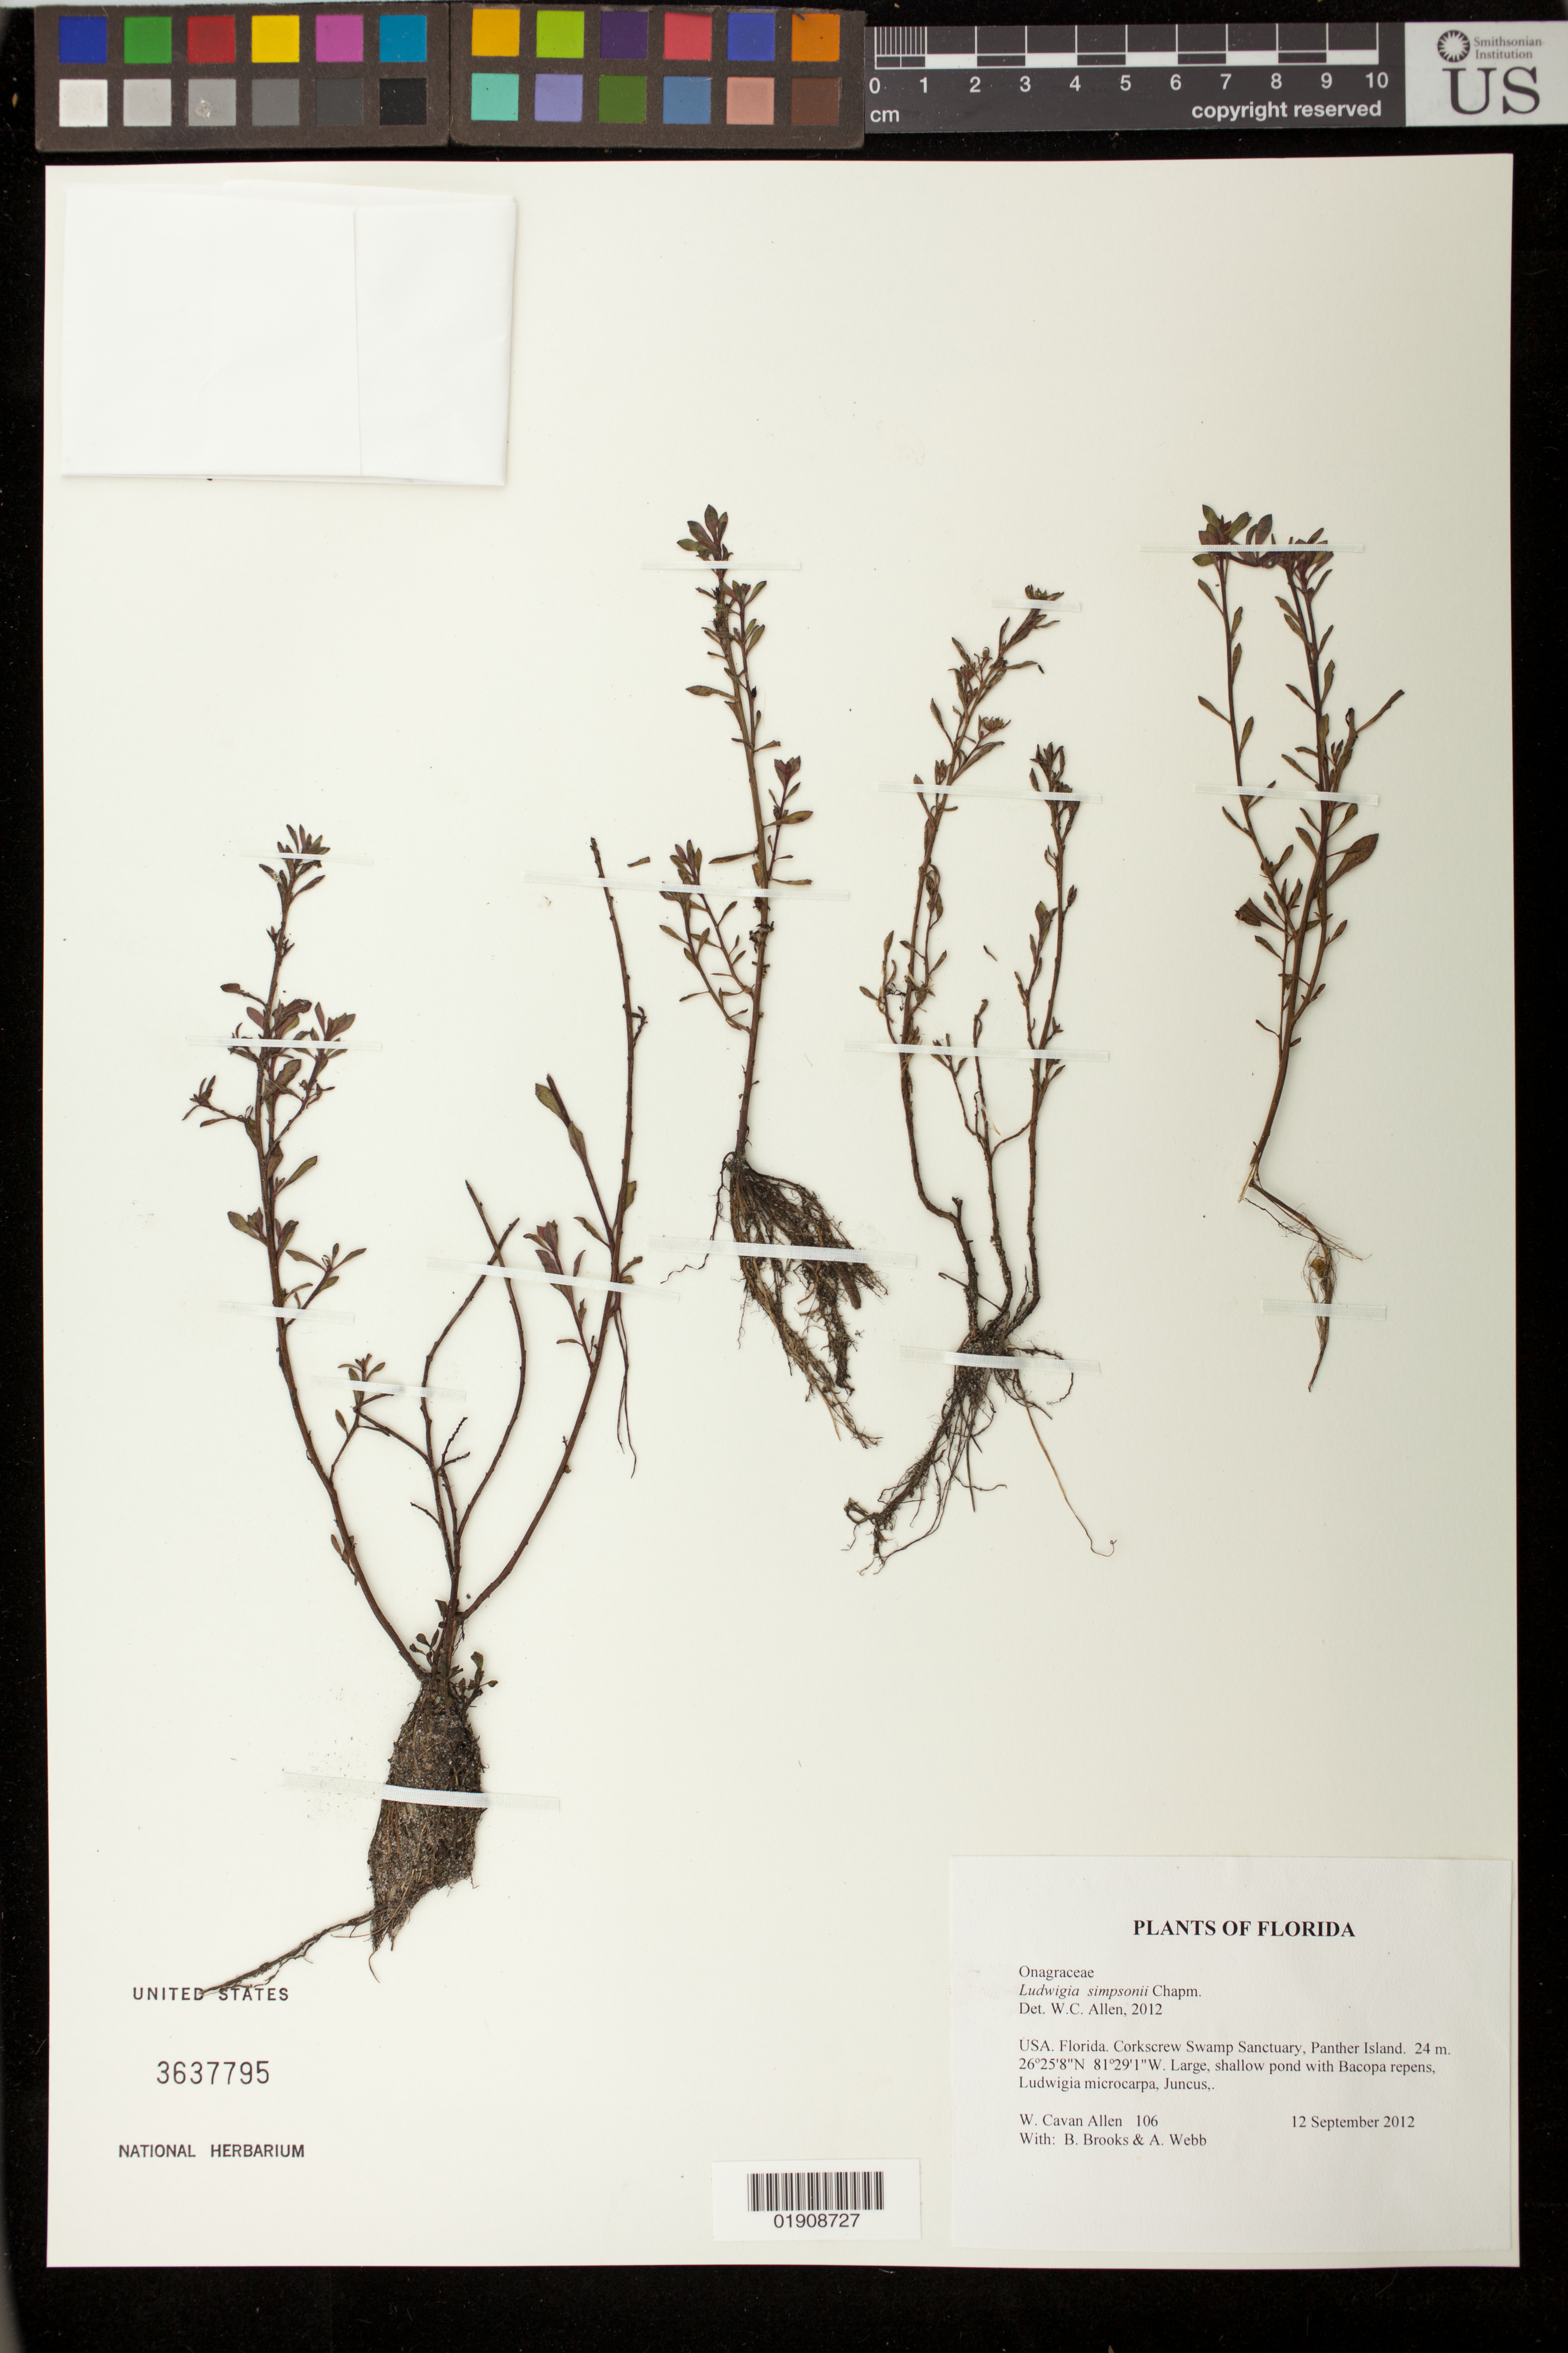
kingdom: Plantae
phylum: Tracheophyta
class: Magnoliopsida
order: Myrtales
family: Onagraceae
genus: Ludwigia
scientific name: Ludwigia simpsonii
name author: Chapm.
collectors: W. C. Allen, B. Brooks & A. Webb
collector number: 106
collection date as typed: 12 September 2012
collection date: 2012-09-12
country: United States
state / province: Florida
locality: Corkscrew Swamp Sanctuary, Panther Island.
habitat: Large, shallow pond with Bacopa repens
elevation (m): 24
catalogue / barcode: US 3637795